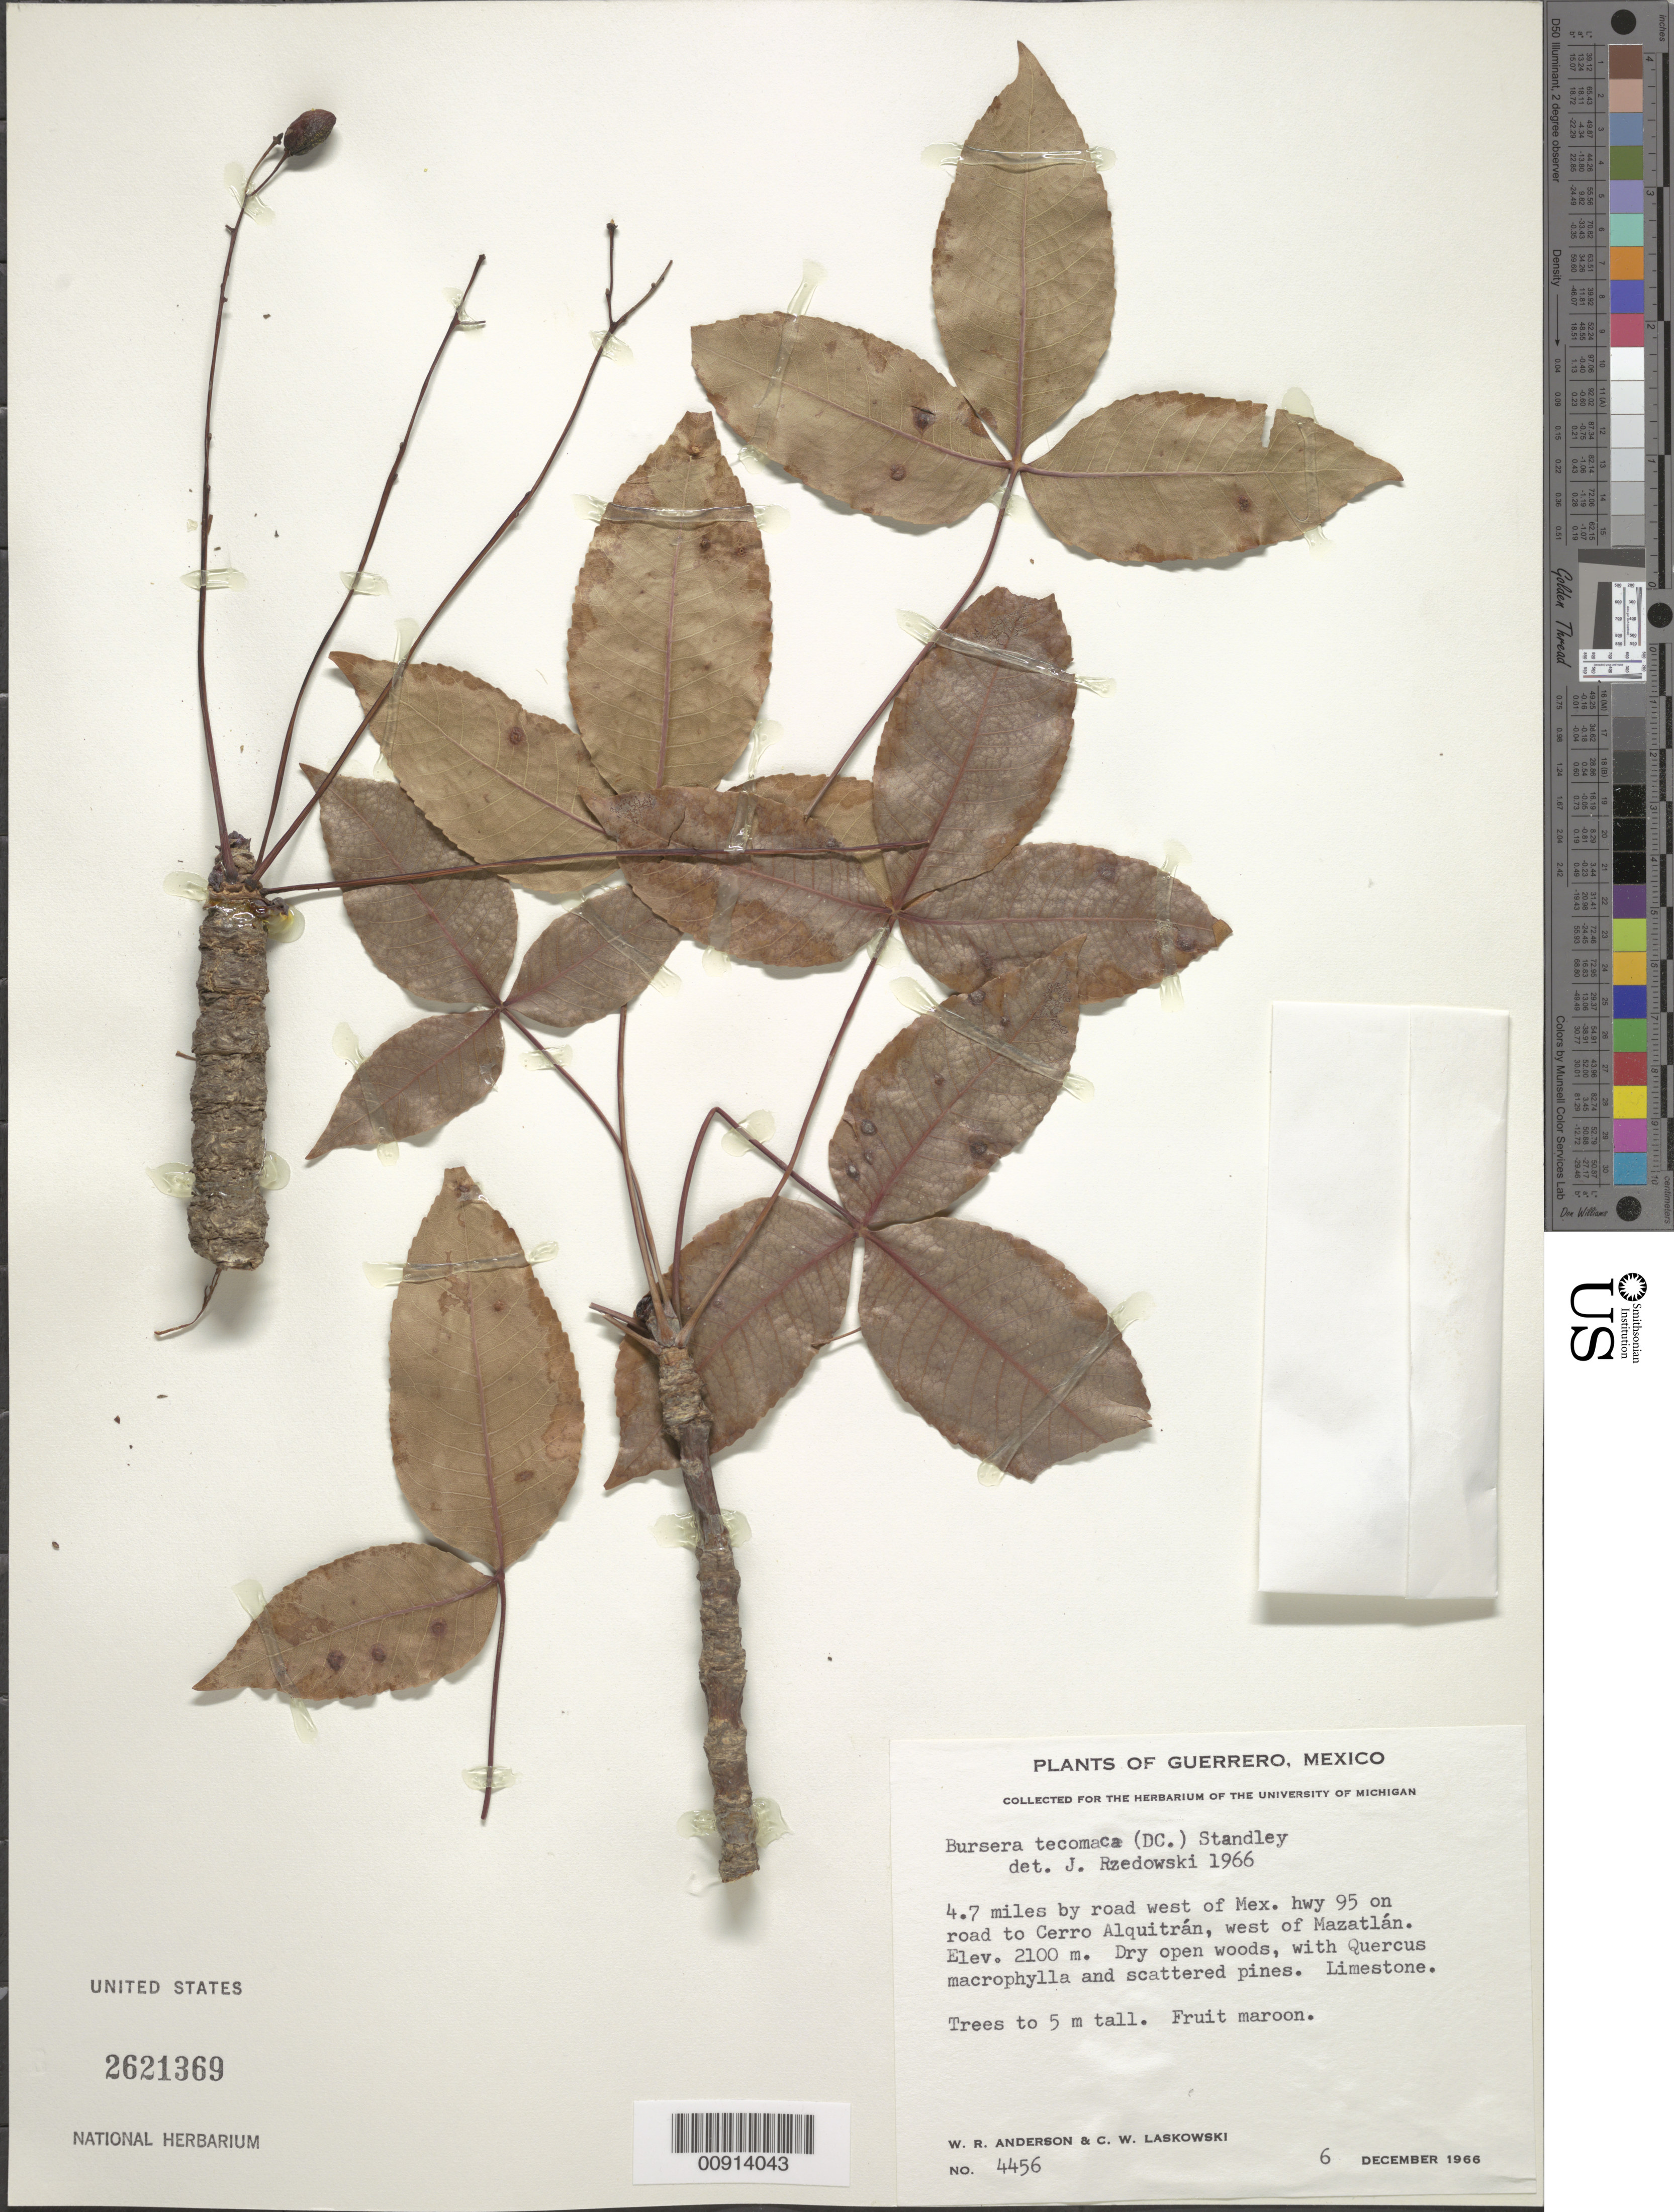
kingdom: Plantae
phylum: Tracheophyta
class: Magnoliopsida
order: Sapindales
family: Burseraceae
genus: Bursera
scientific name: Bursera tecomaca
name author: (Sessé & Moc. ex DC.) Standl.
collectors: W. R. Anderson & C. Laskowski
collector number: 4456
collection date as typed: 06 Dec 1966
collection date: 1966-12-06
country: Mexico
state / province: Guerrero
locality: Guerrero: 4.7 miles by road west of Mex. Hwy. 95 on road to Cerro Alquitrán, west of Mazatlán.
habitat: Dry open woods, with Quercus macrophylla and scattered pines. Limestone.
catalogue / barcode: US 2621369